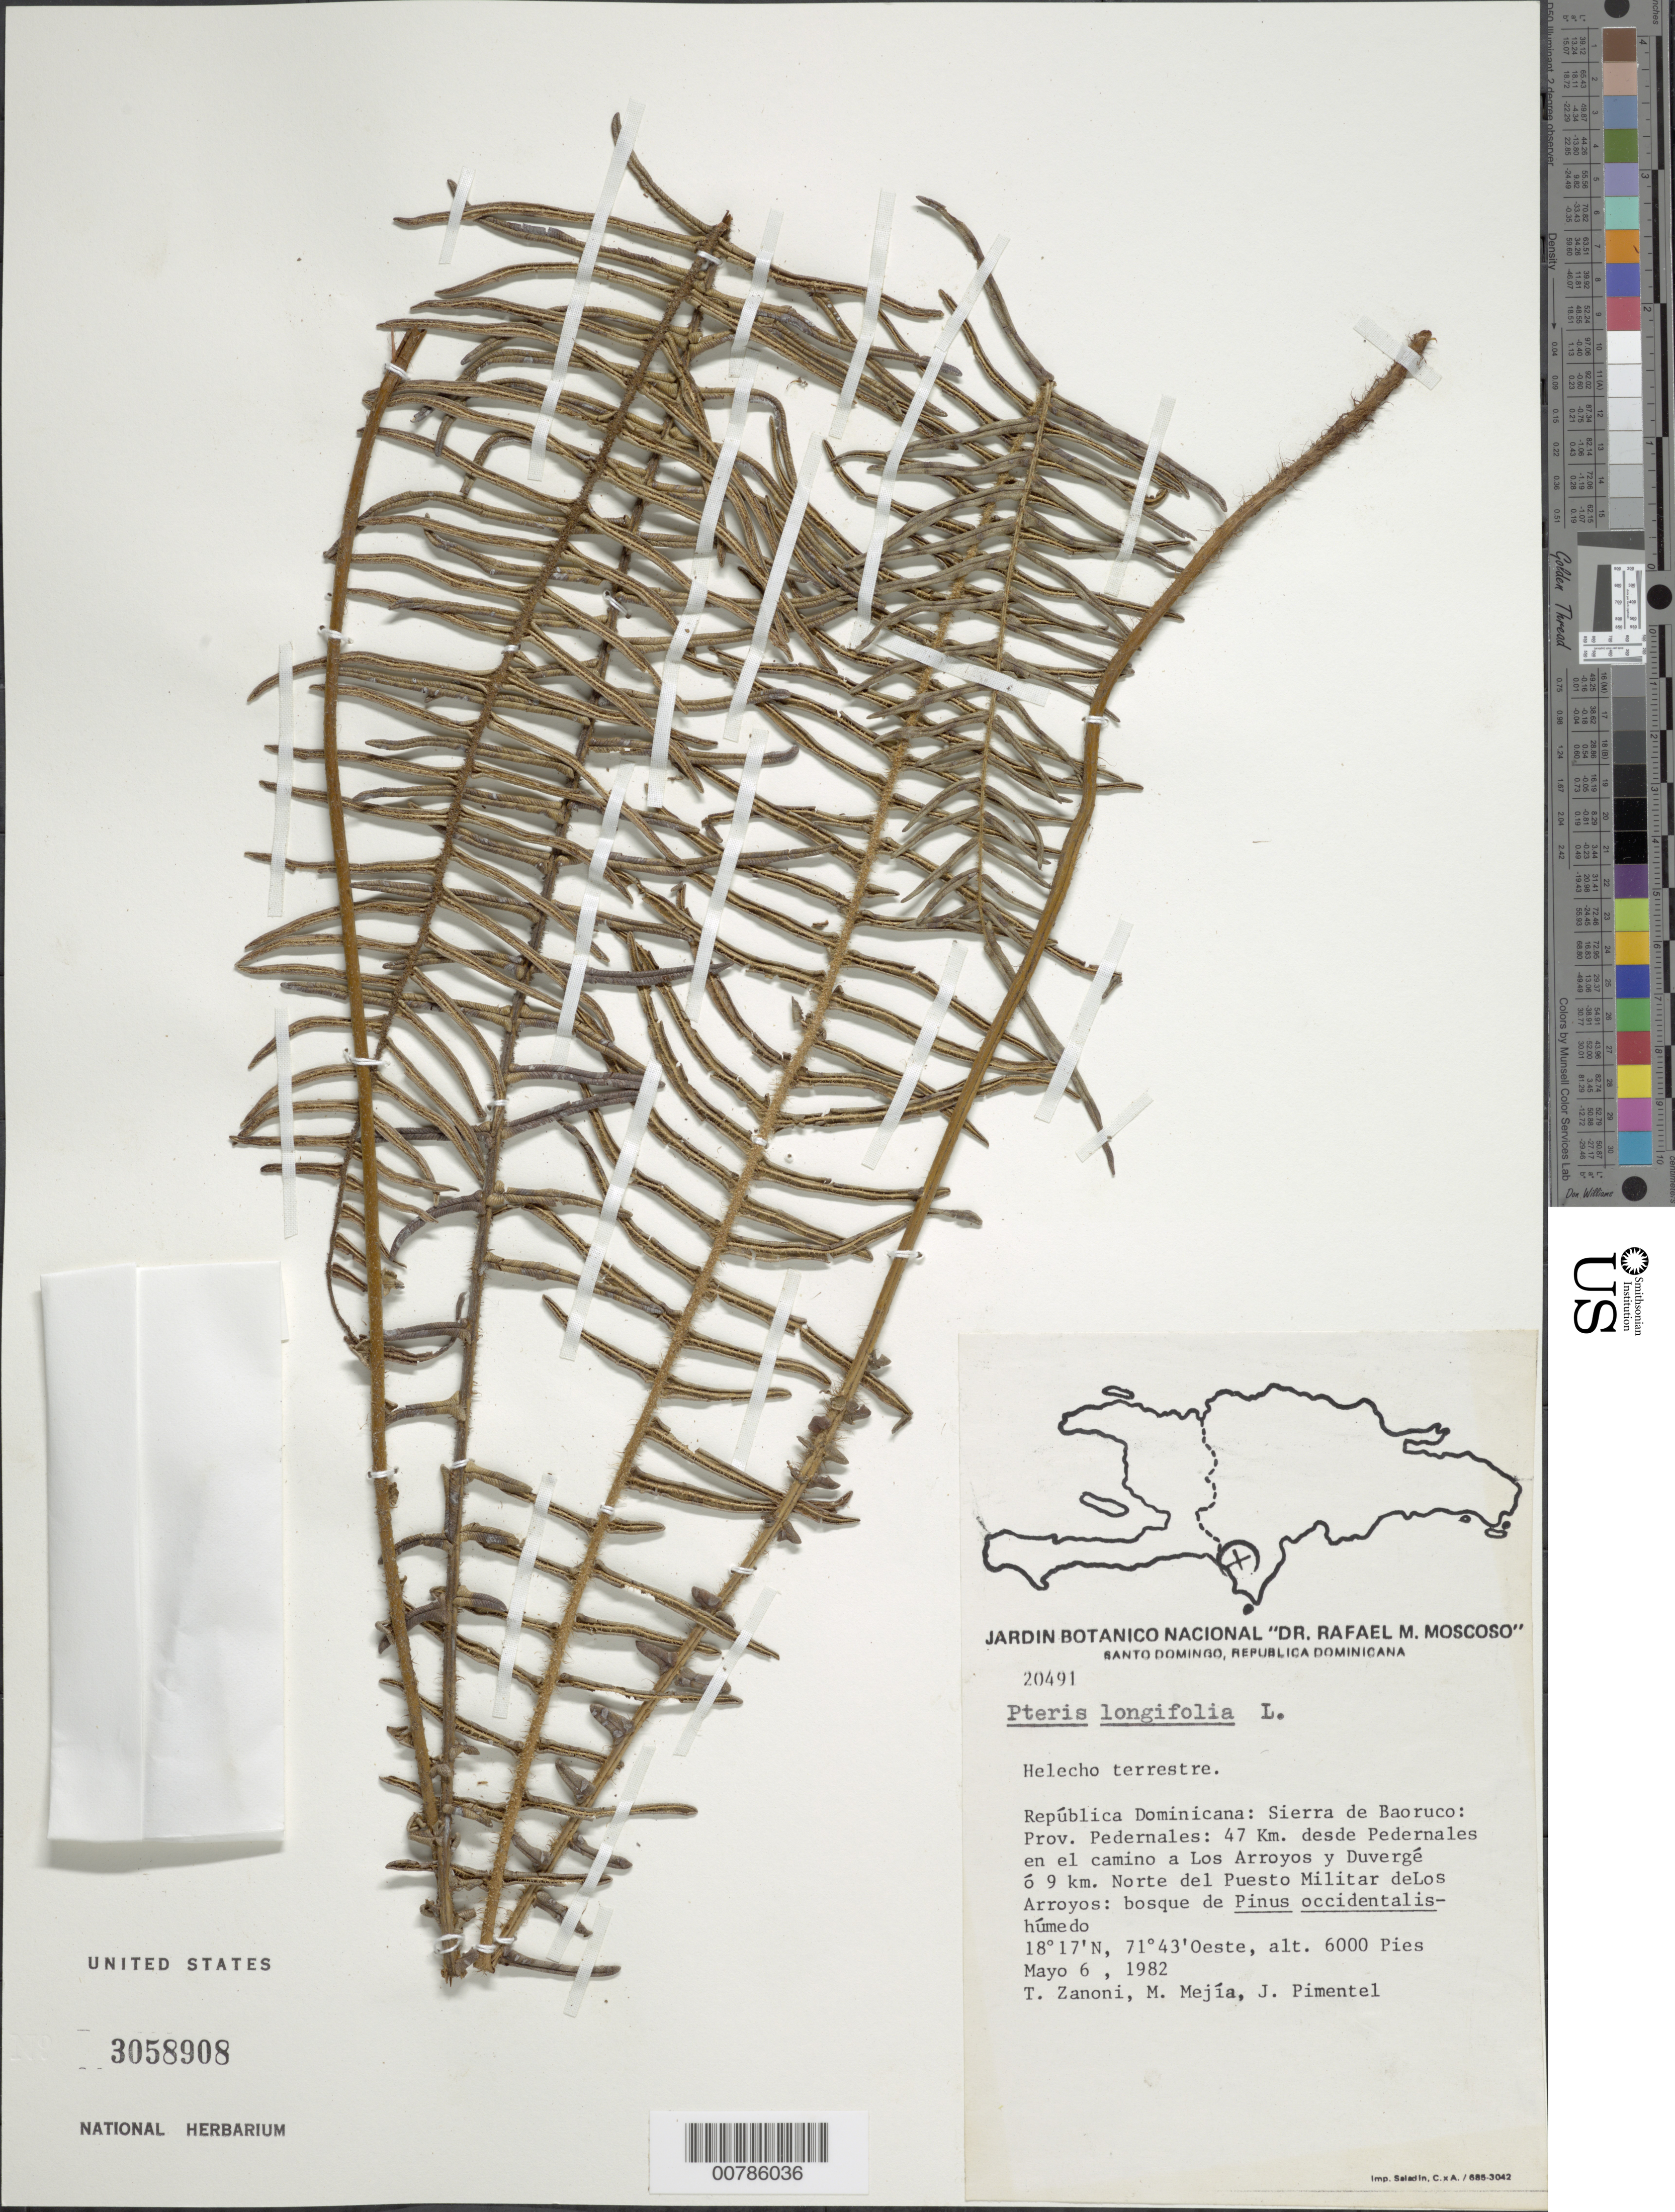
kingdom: Plantae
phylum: Tracheophyta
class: Polypodiopsida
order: Polypodiales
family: Pteridaceae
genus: Pteris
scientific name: Pteris longifolia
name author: L.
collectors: T. A. Zanoni, M. Mejia & J. Pimentel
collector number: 20491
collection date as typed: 06 May 1982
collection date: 1982-05-06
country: Dominican Republic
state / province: Pedernales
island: Hispaniola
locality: Sierra de Baoruco, 47 km desde Pedernales, en el camino a Los Arroyos y Duvergé ó 9 km N del Puesto Militar de Los Arroyos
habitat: Bosque de Pinus occidentalis-húmedo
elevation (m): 1829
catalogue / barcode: US 3058908